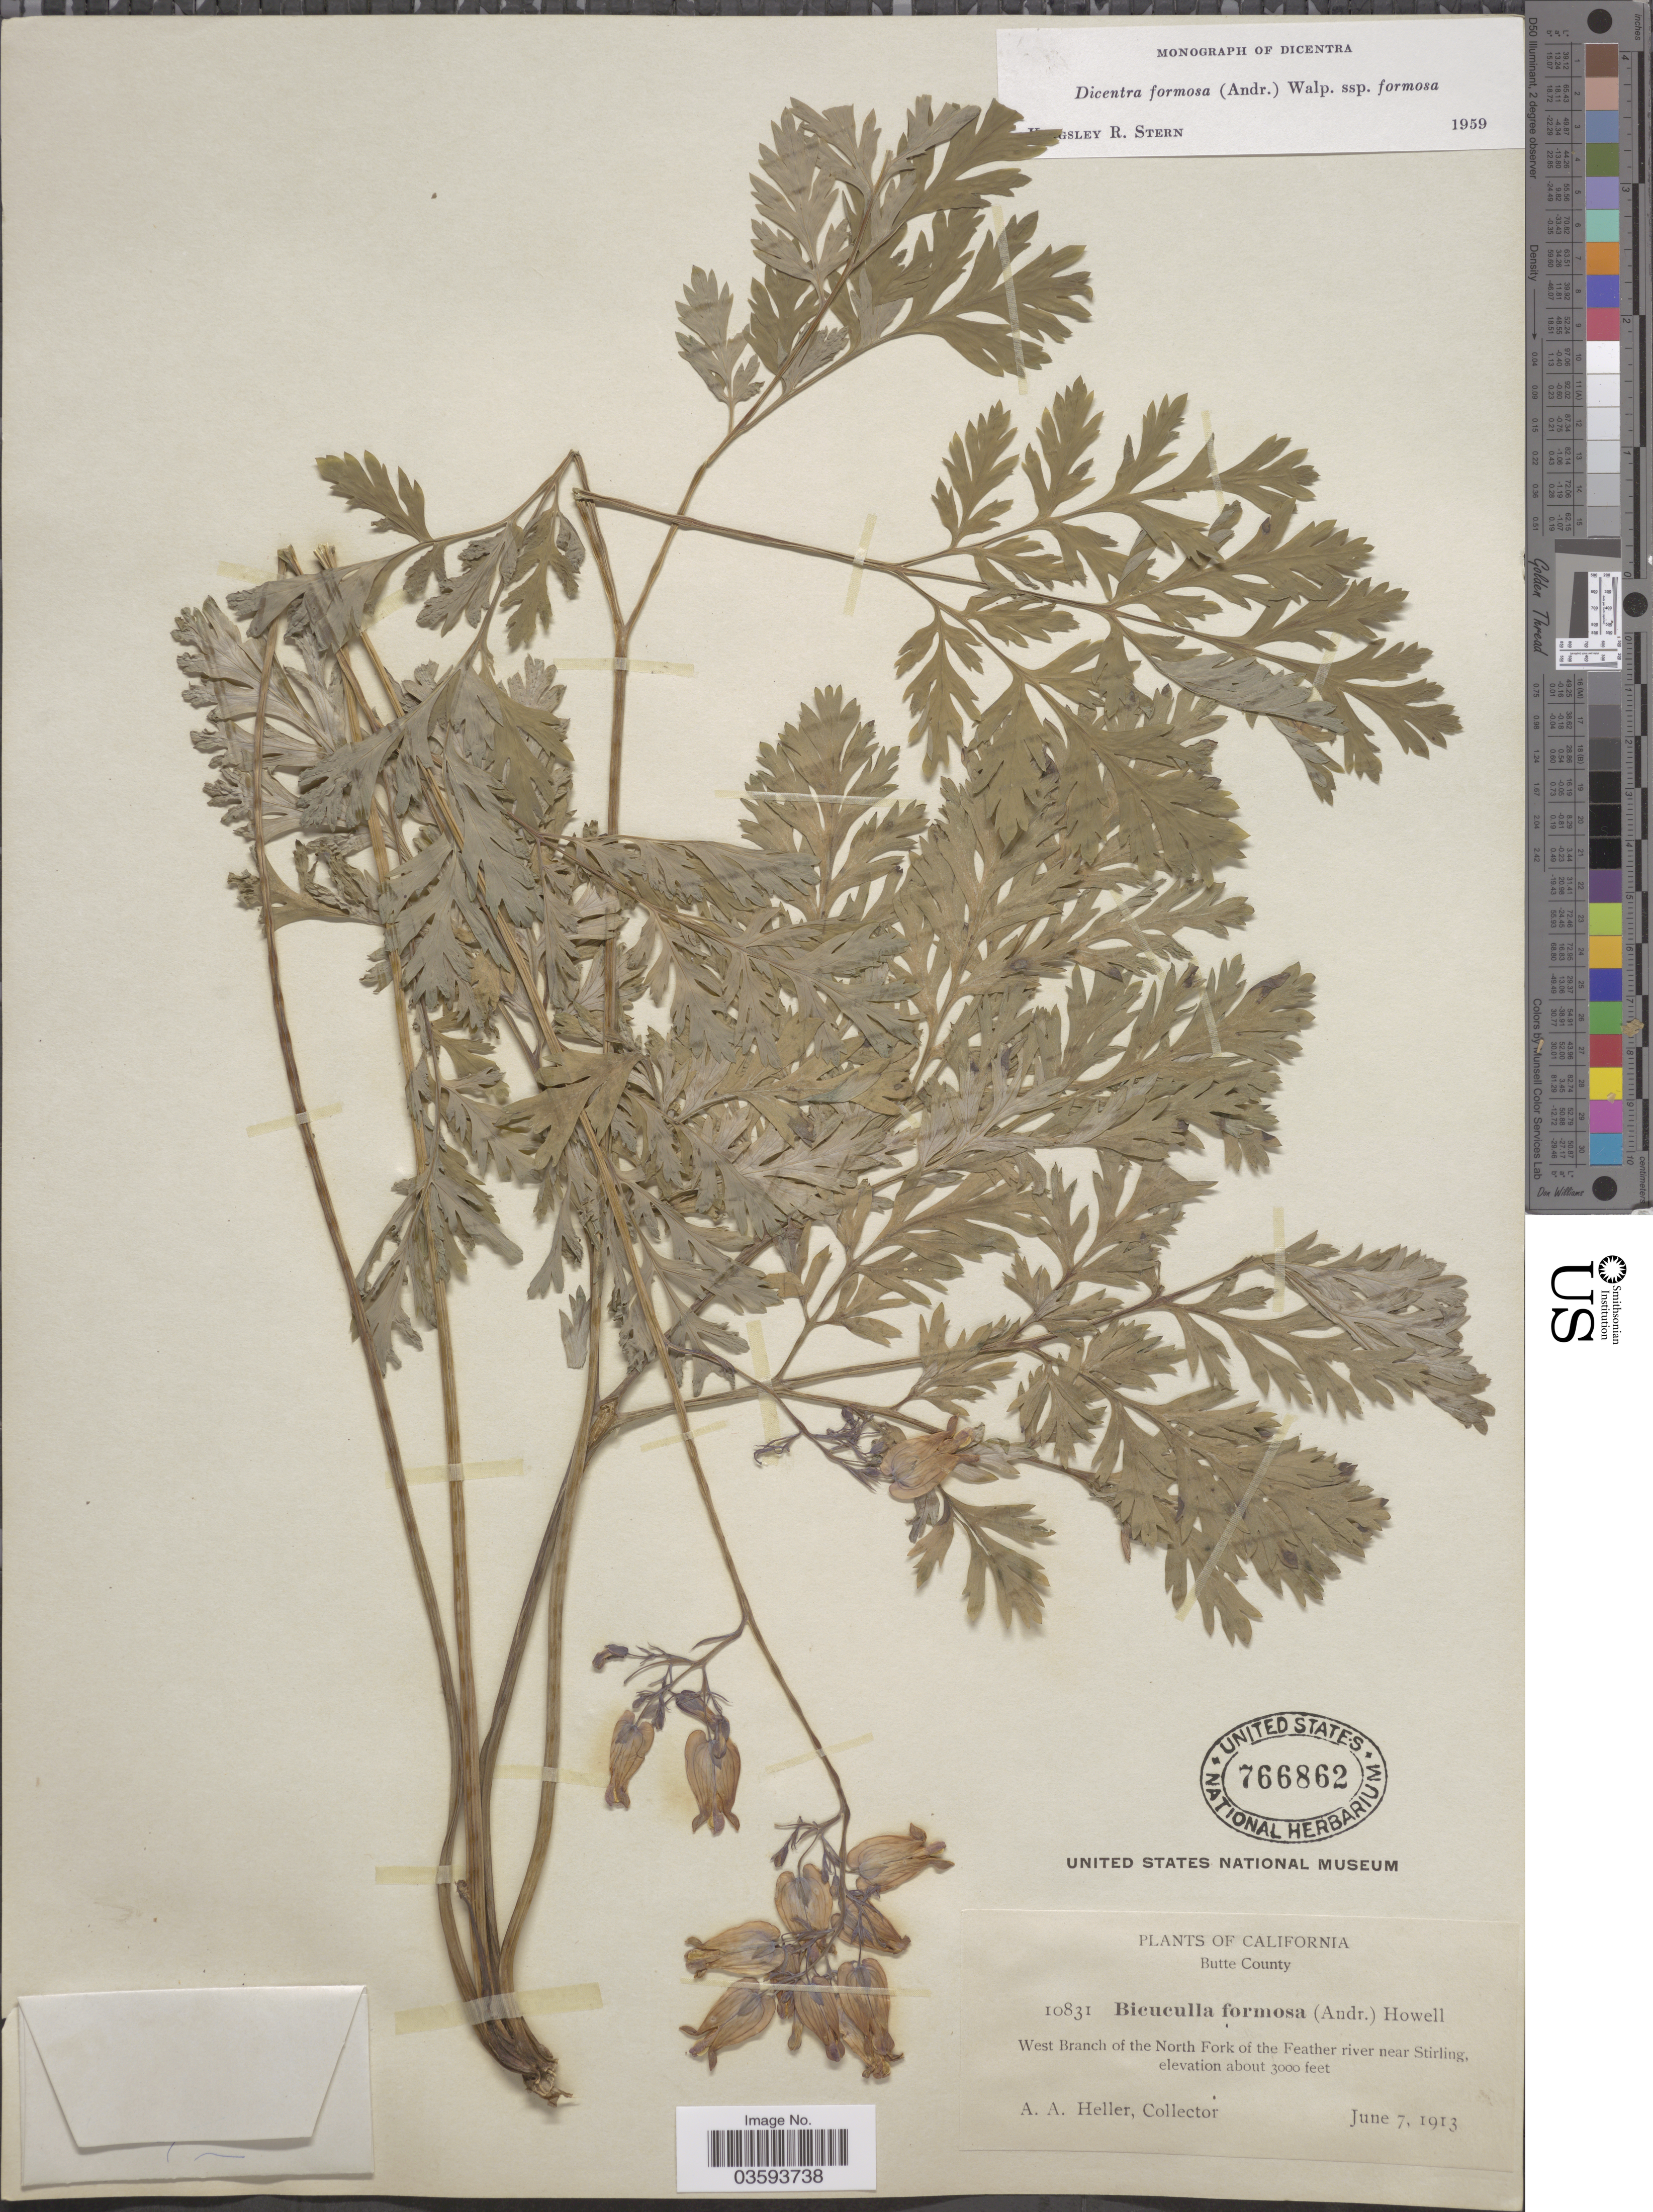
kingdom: Plantae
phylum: Tracheophyta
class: Magnoliopsida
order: Ranunculales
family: Papaveraceae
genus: Dicentra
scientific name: Dicentra formosa subsp. formosa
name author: (Haw.) Walp.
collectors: A. A. Heller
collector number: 10831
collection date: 1913-06-07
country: United States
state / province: California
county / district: Butte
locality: Butte County. West Branch of the North Fork of the Feather river near Stirling.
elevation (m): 914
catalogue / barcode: US 766862